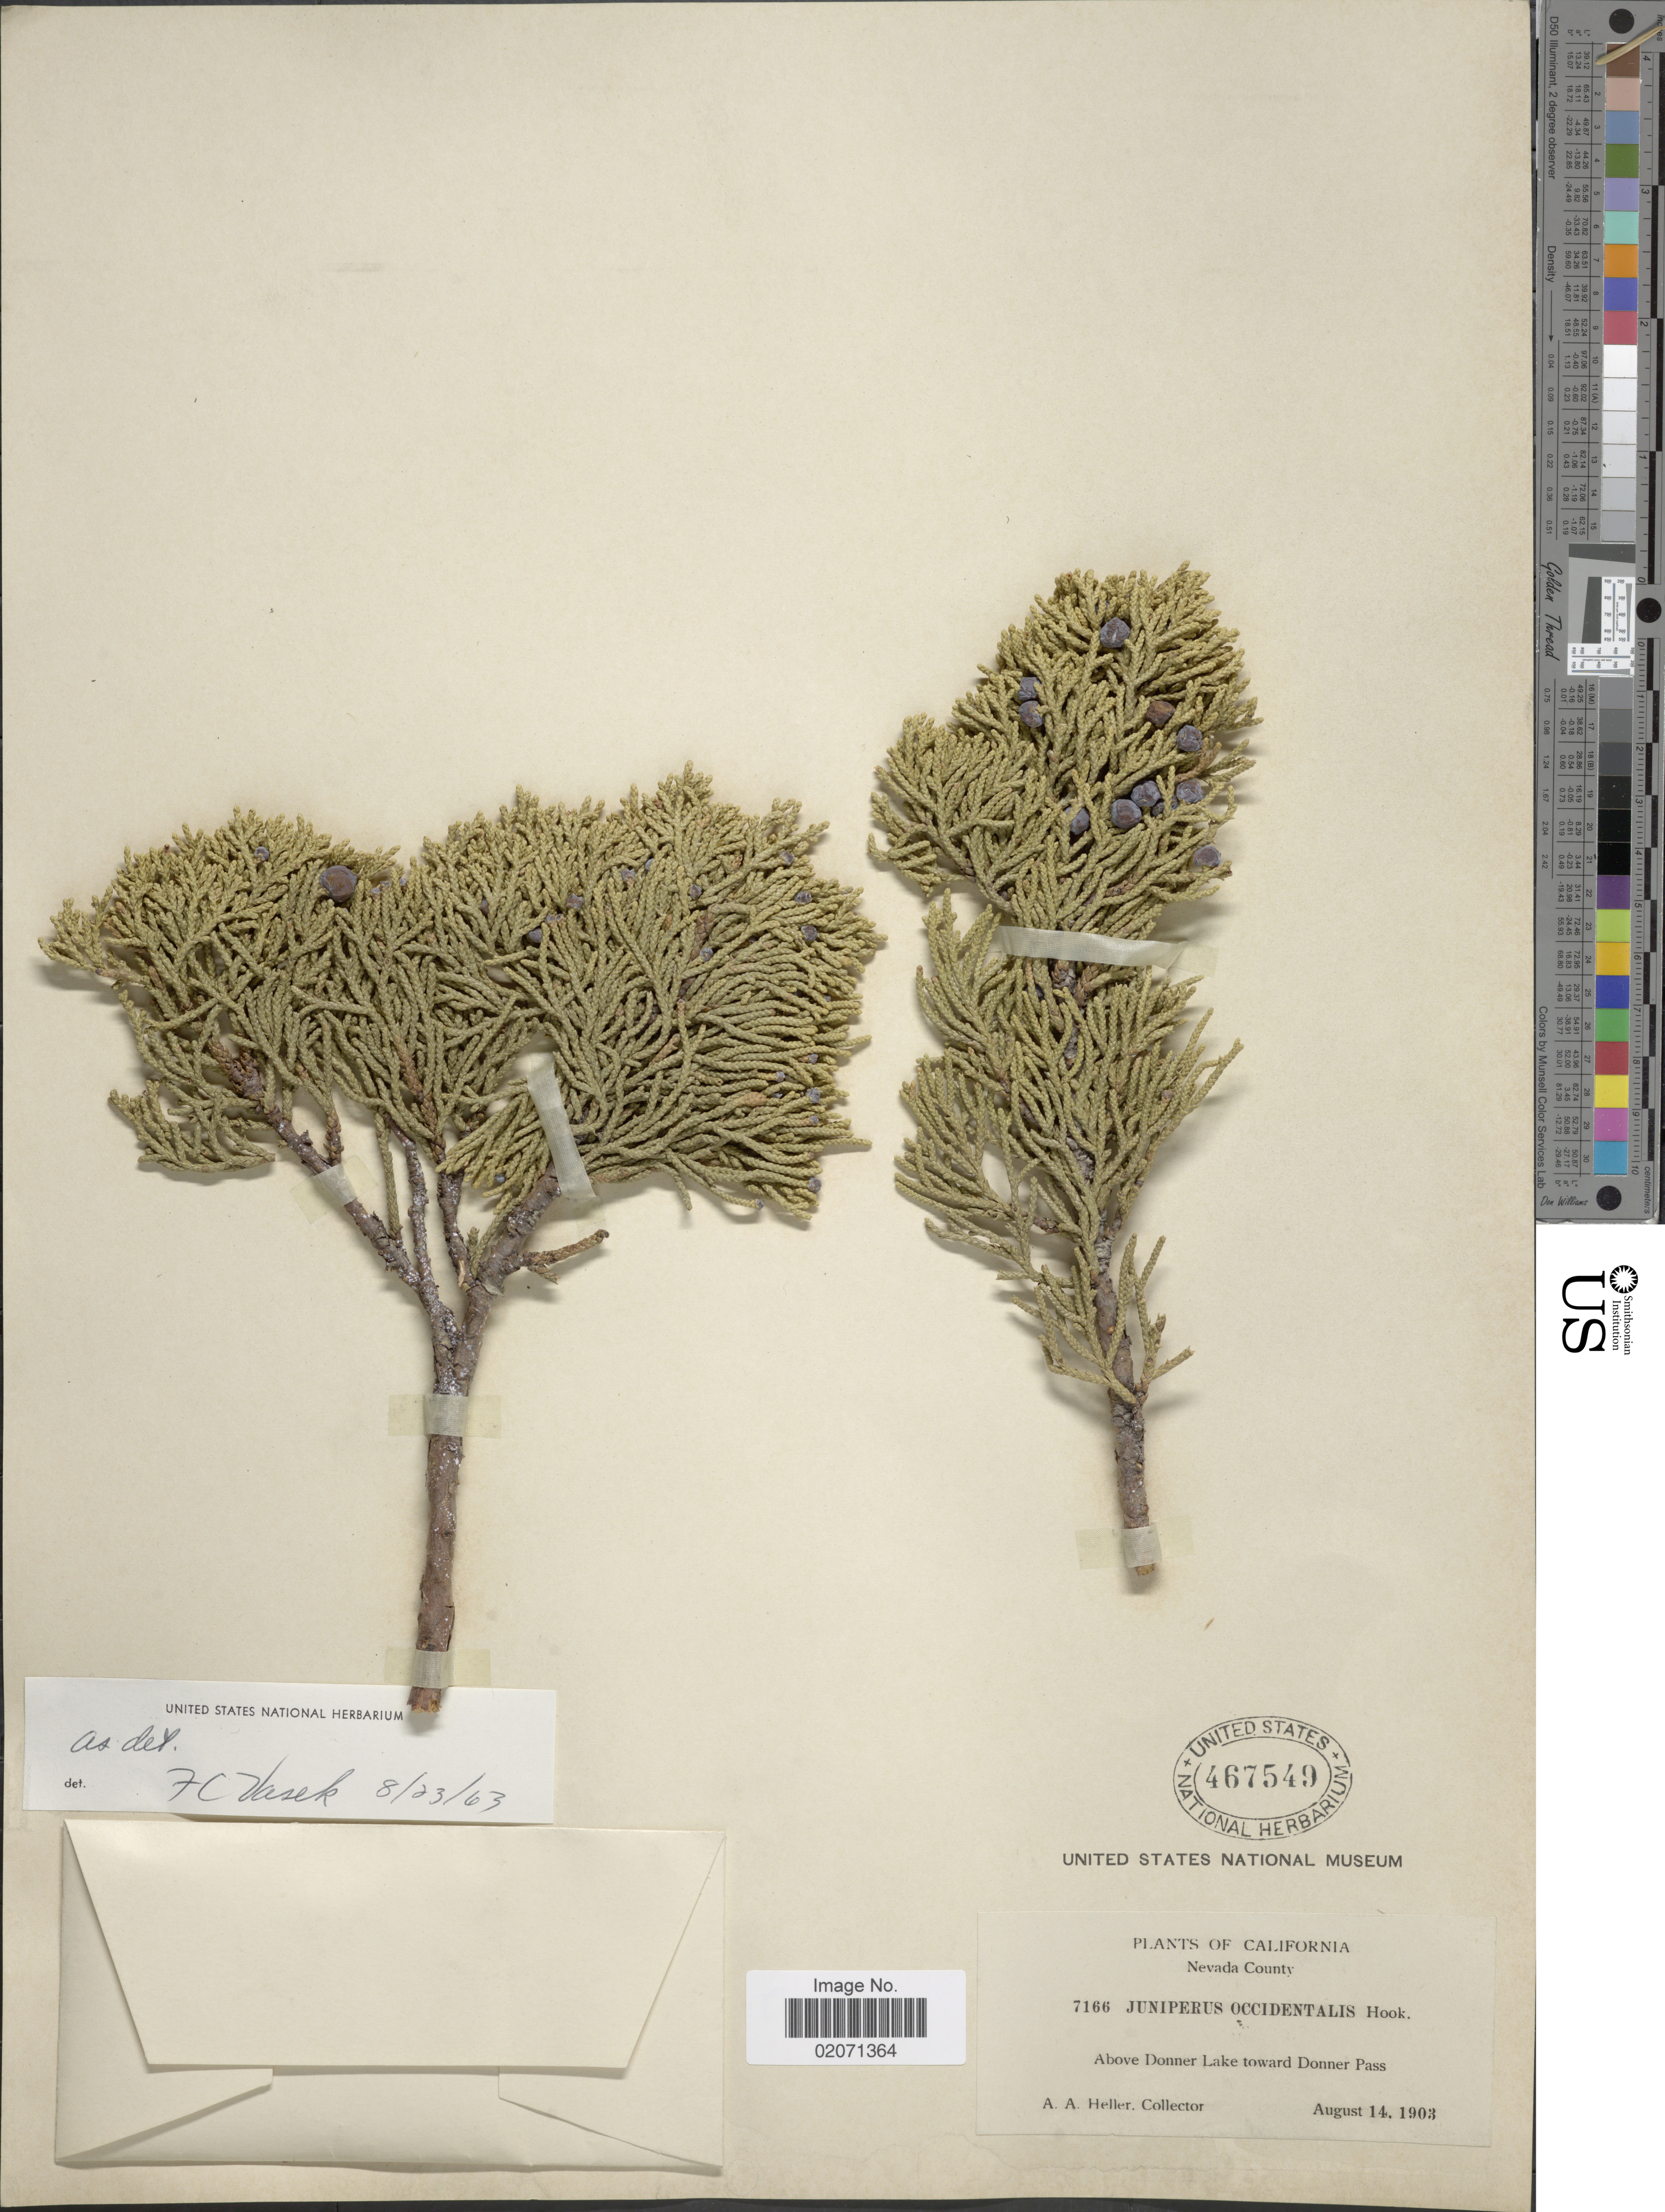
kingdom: Plantae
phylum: Tracheophyta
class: Pinopsida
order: Pinales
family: Cupressaceae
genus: Juniperus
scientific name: Juniperus occidentalis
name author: Hook.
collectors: A. A. Heller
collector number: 7166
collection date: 1903-08-14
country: United States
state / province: California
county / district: Nevada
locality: Nevada County. Above Donner Lake toward Donner Pass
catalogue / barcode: US 467549